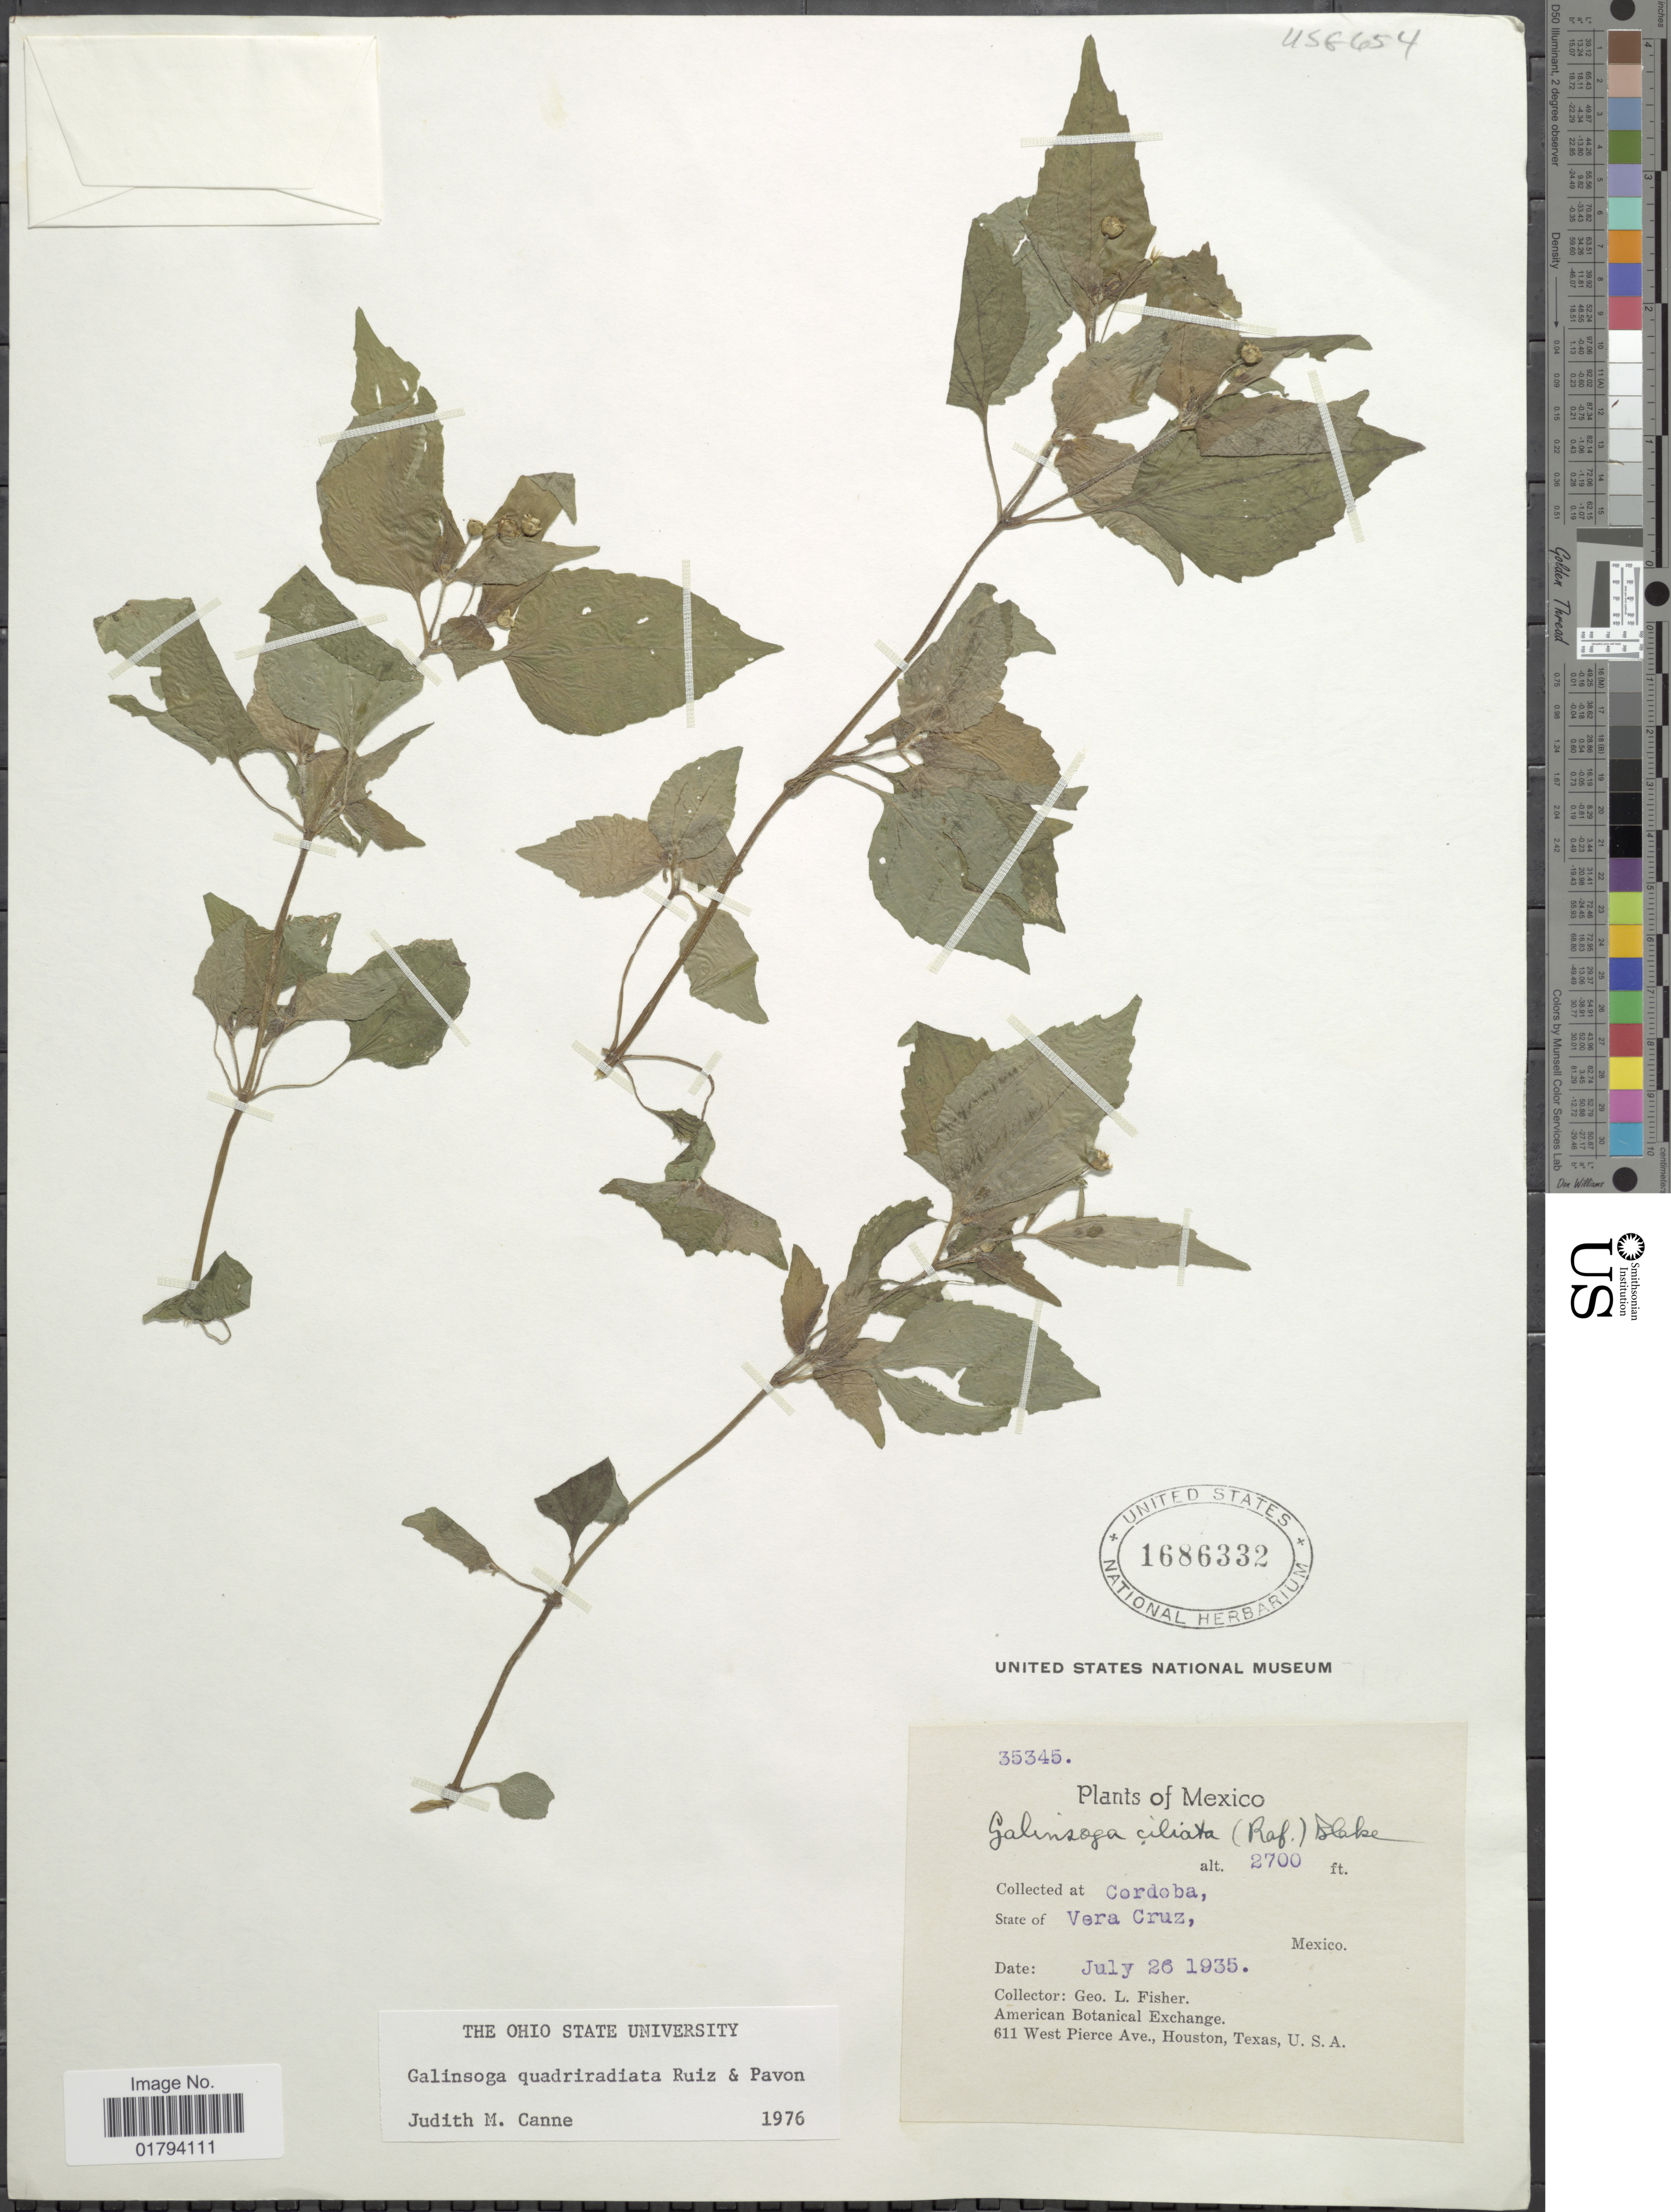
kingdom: Plantae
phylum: Tracheophyta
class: Magnoliopsida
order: Asterales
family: Asteraceae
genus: Galinsoga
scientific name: Galinsoga quadriradiata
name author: Ruiz & Pav.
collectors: G. L. Fisher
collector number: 35345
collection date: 1935-07-26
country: Mexico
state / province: Veracruz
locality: Vera Cruz, Cordoba.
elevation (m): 823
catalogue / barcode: US 1686332